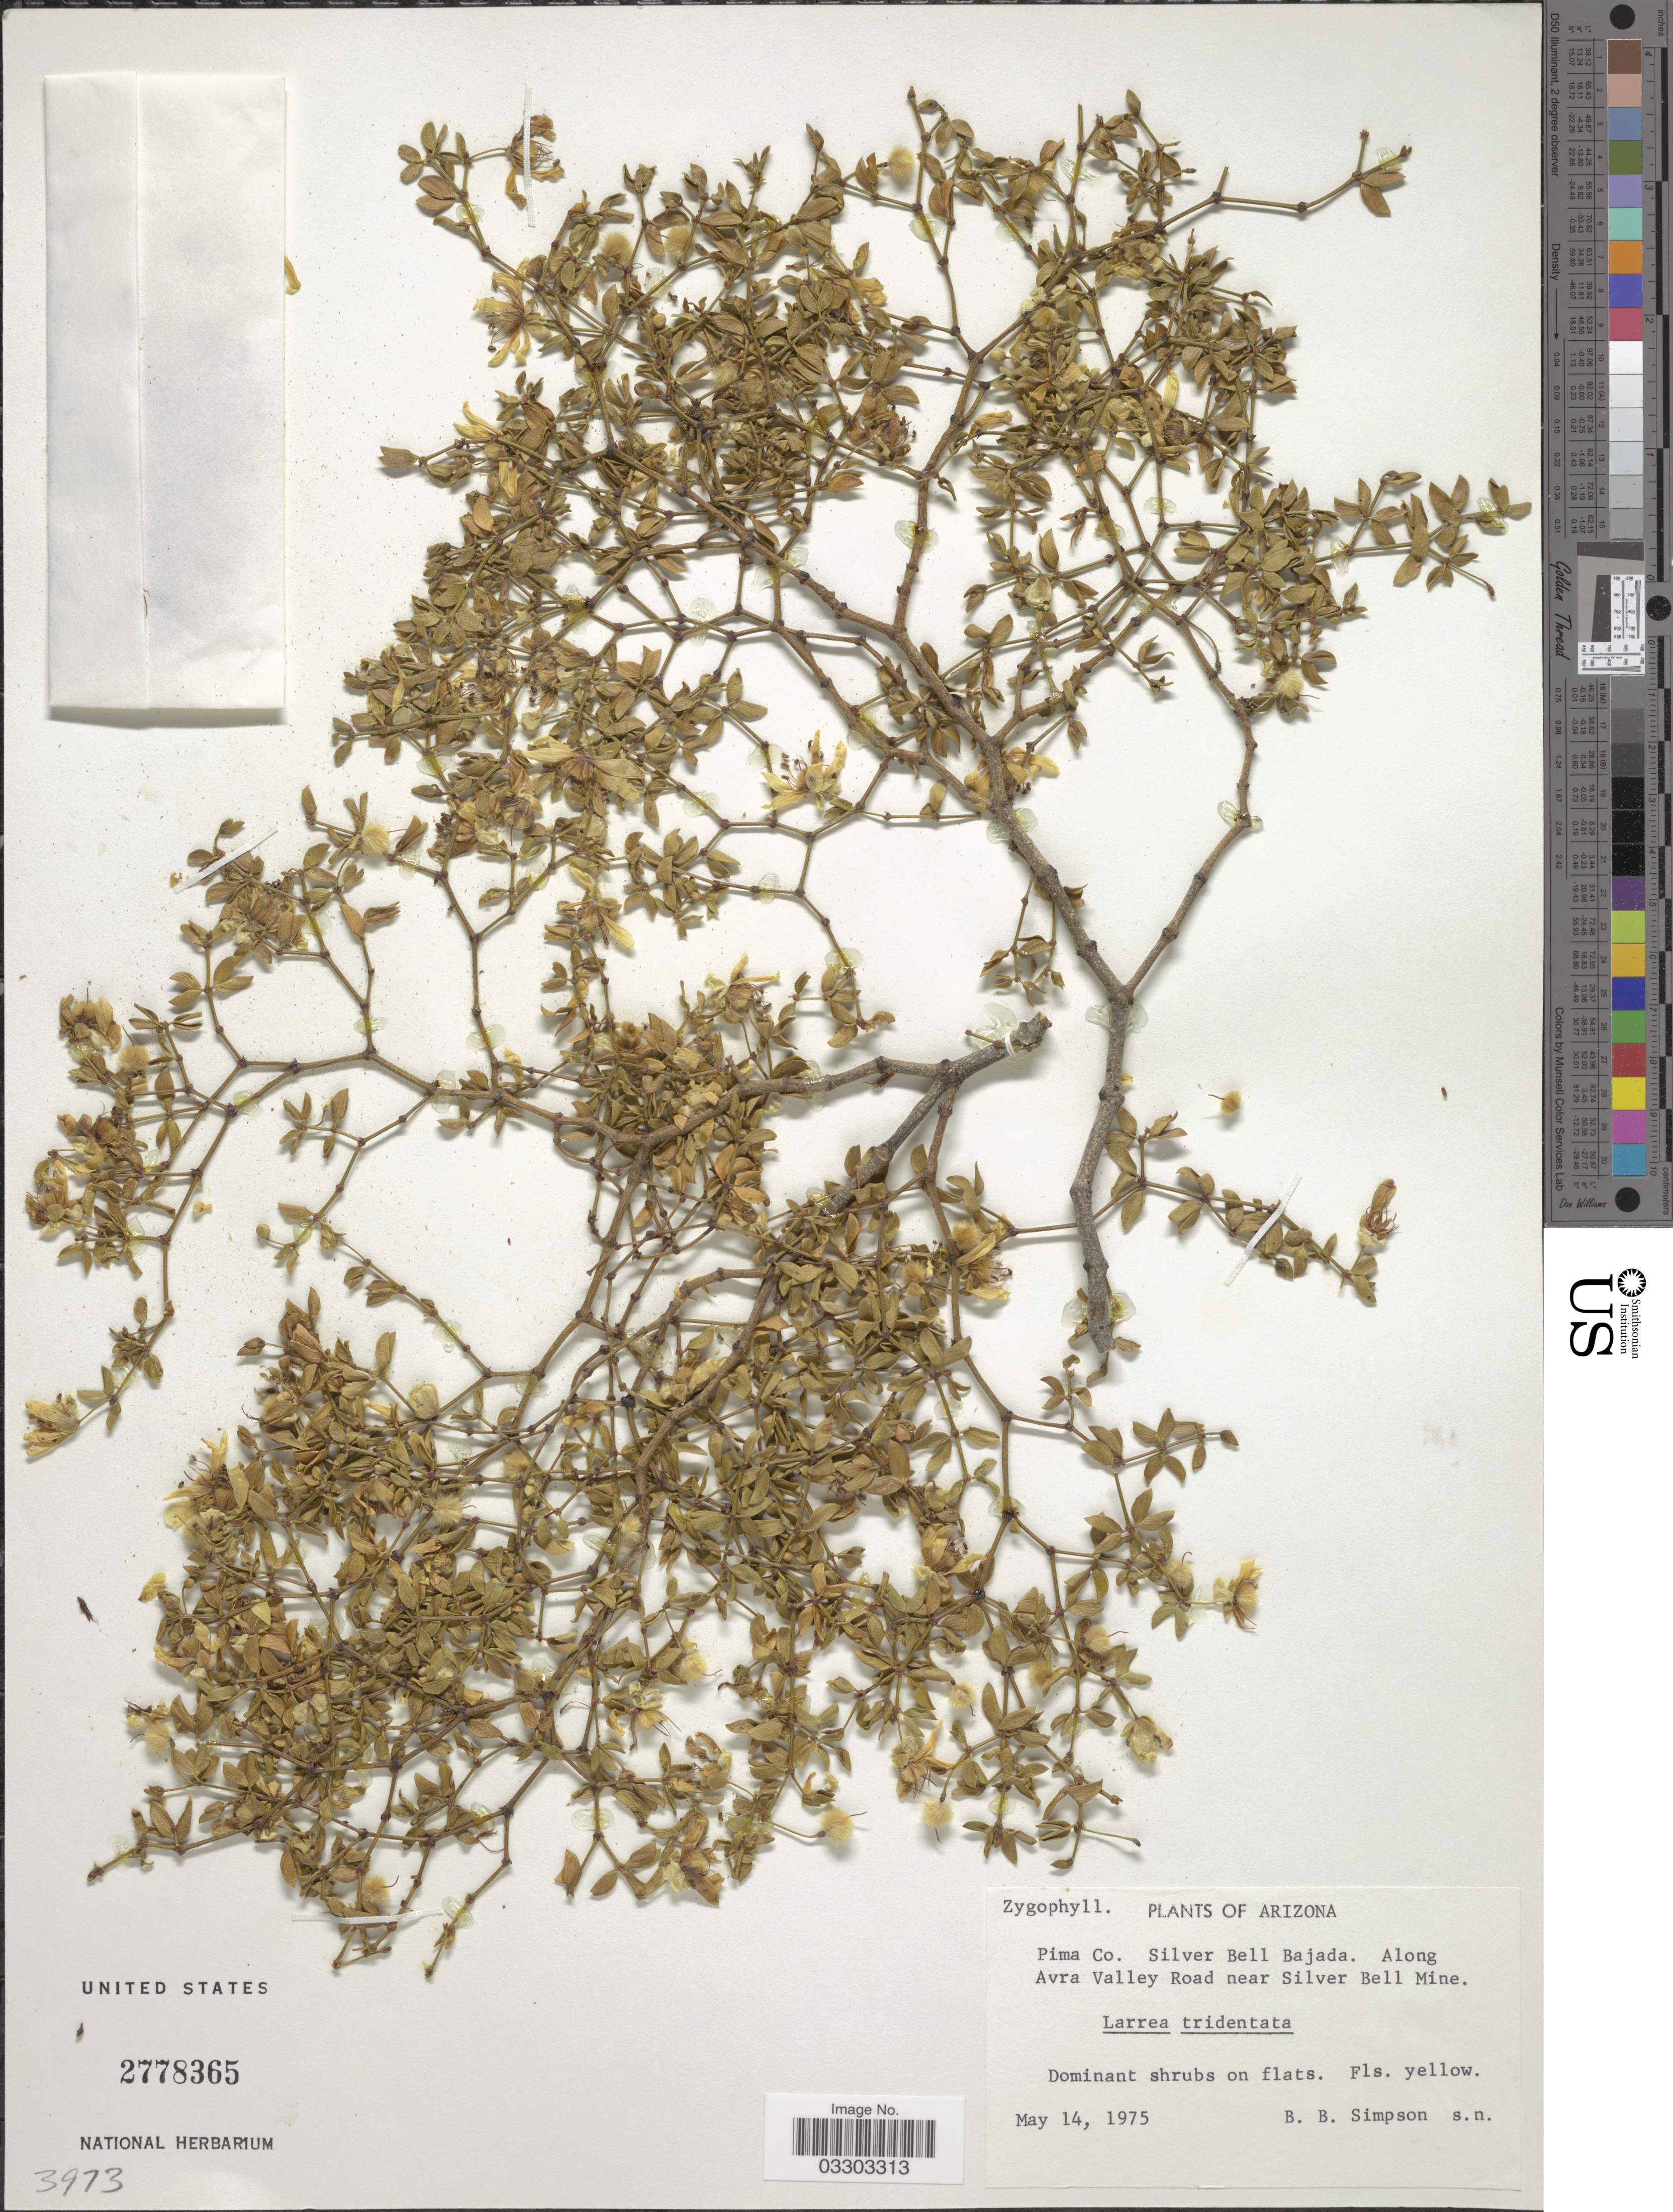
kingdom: Plantae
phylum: Tracheophyta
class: Magnoliopsida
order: Zygophyllales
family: Zygophyllaceae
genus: Larrea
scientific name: Larrea tridentata var. tridentata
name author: (Sessé & Moc. ex DC.) Coville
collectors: B. Simpson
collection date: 1975-05-14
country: United States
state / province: Arizona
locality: Pima Co. Silver Bell Bajada. Along Avra Valley Road near Silver Bell Mine.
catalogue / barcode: US 2778365